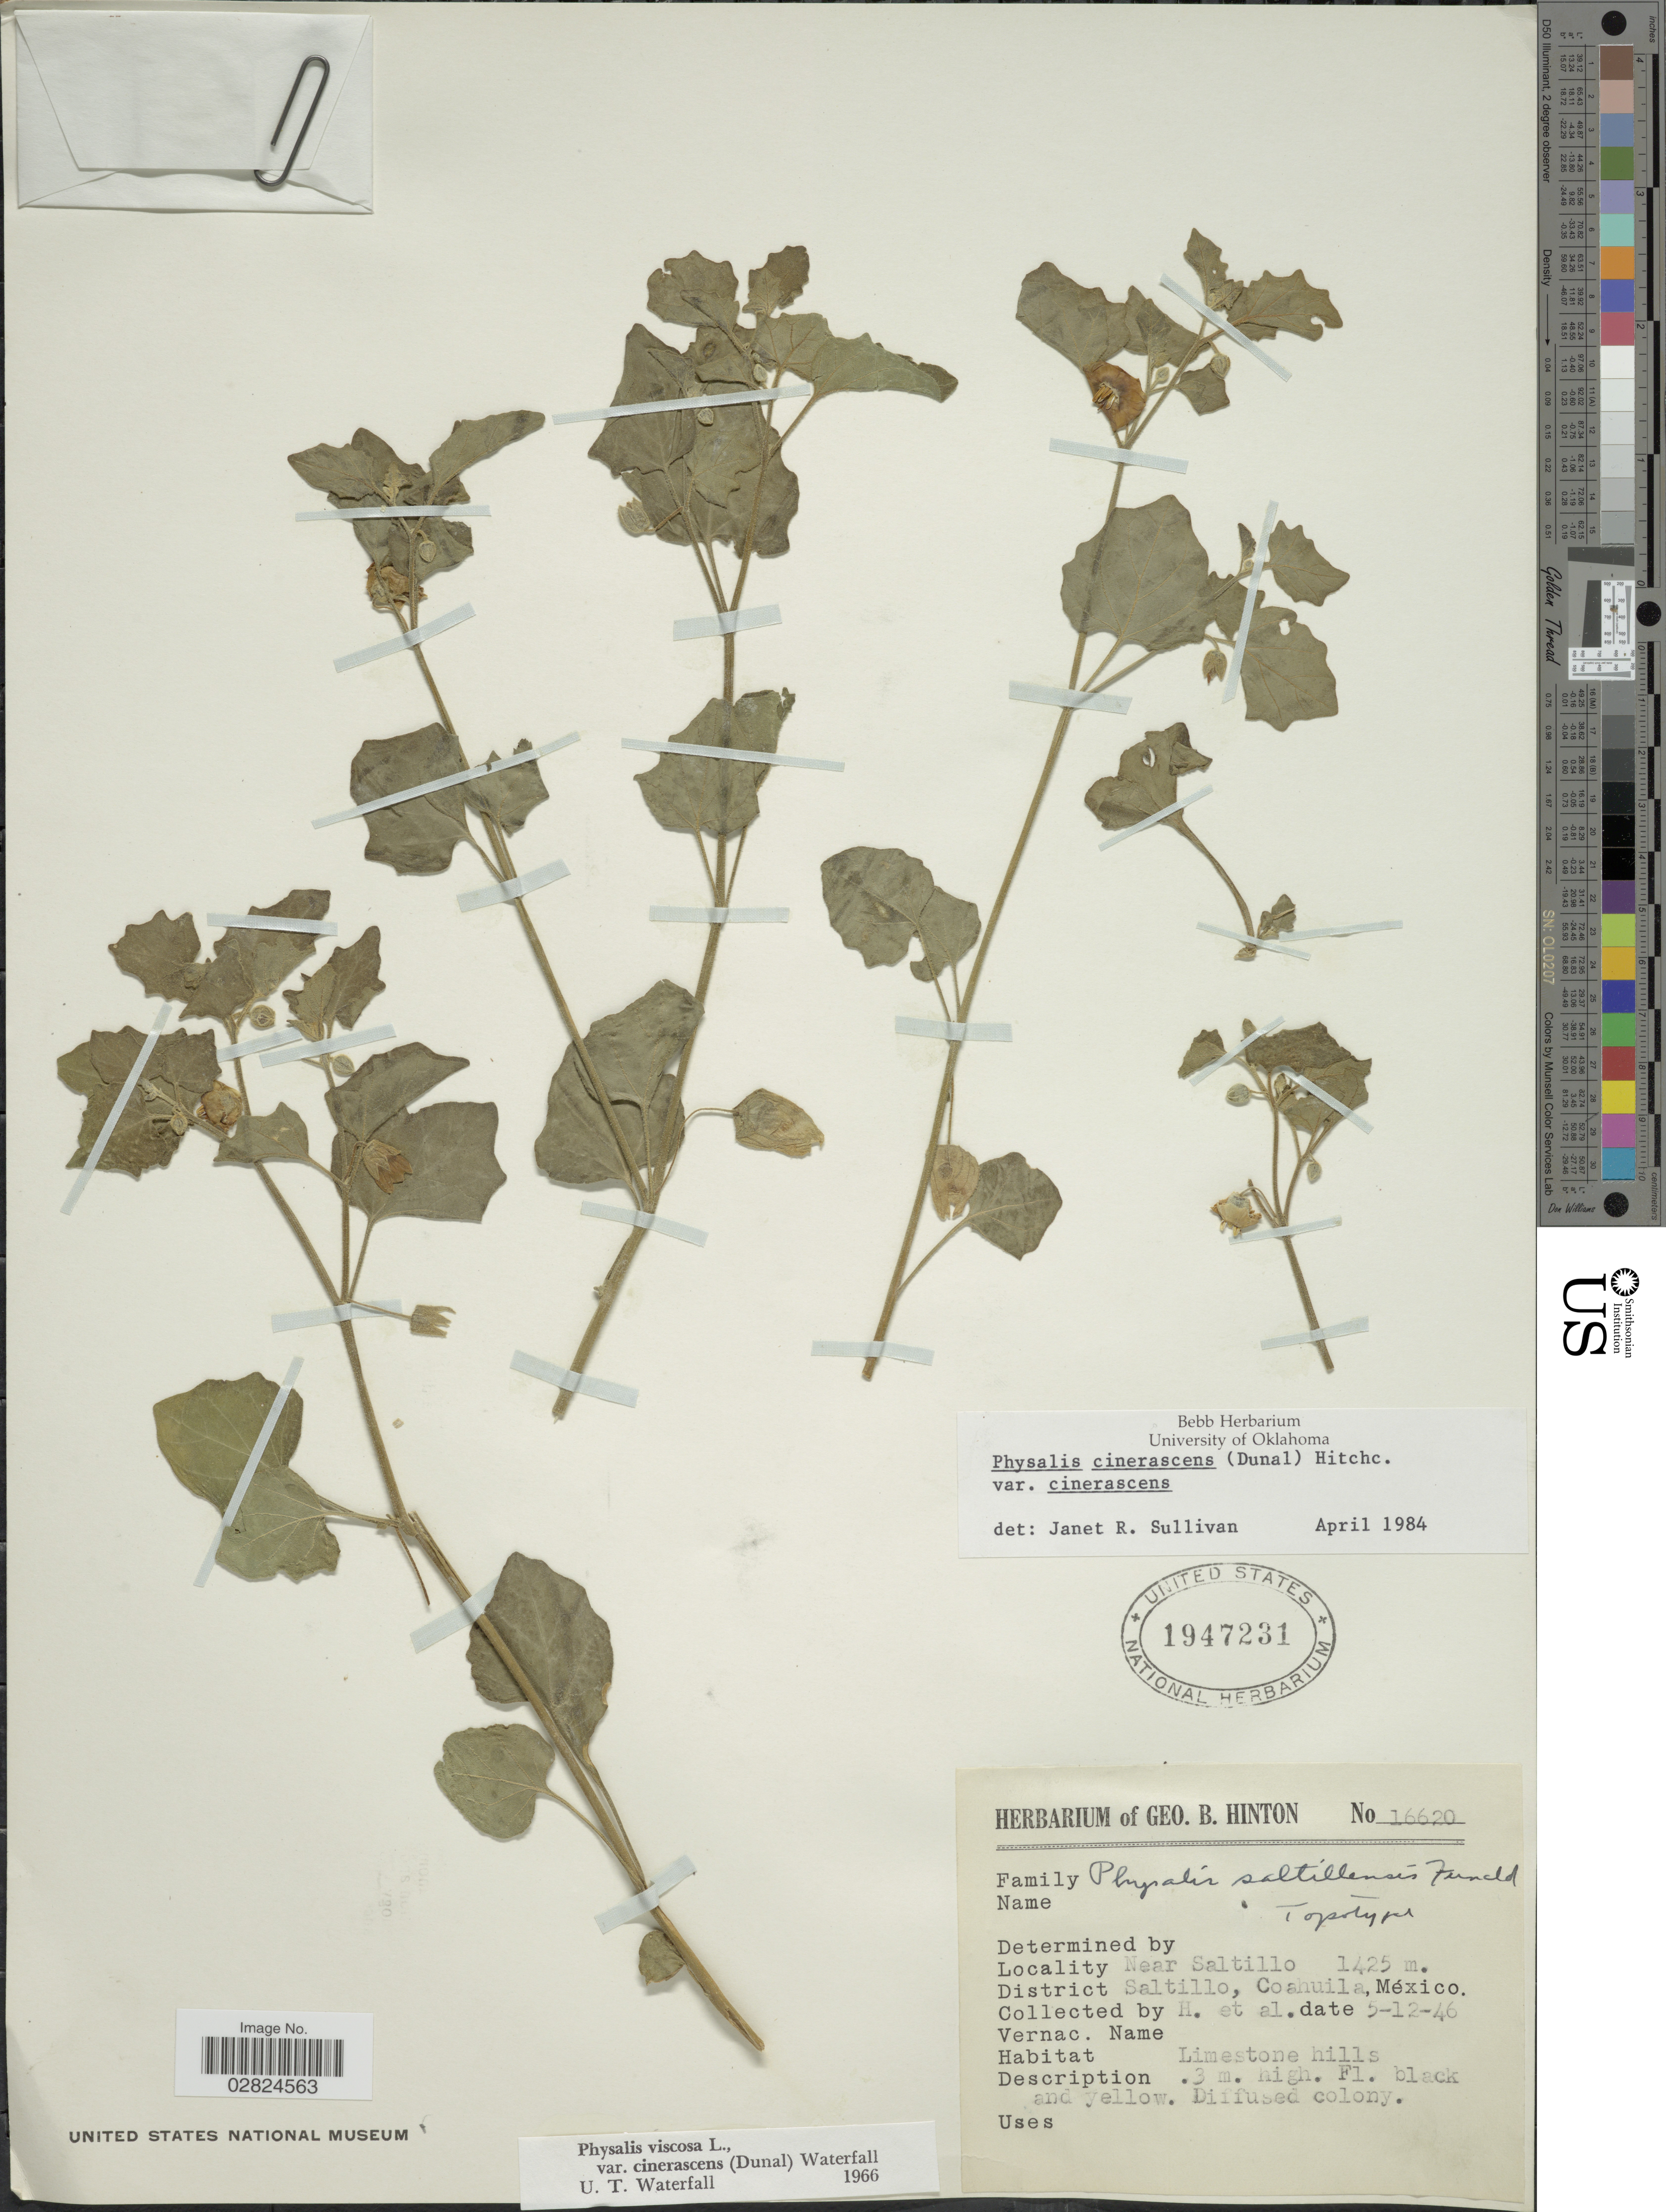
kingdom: Plantae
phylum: Tracheophyta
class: Magnoliopsida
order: Solanales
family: Solanaceae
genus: Physalis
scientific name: Physalis cinerascens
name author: (Dunal) Hitchc.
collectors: G. B. Hinton & et al.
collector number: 16620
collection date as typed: Transcribed d/m/y: 5/12/46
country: Mexico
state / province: Coahuila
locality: Near Saltillo, District Saltillo.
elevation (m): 1425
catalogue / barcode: US 1947231